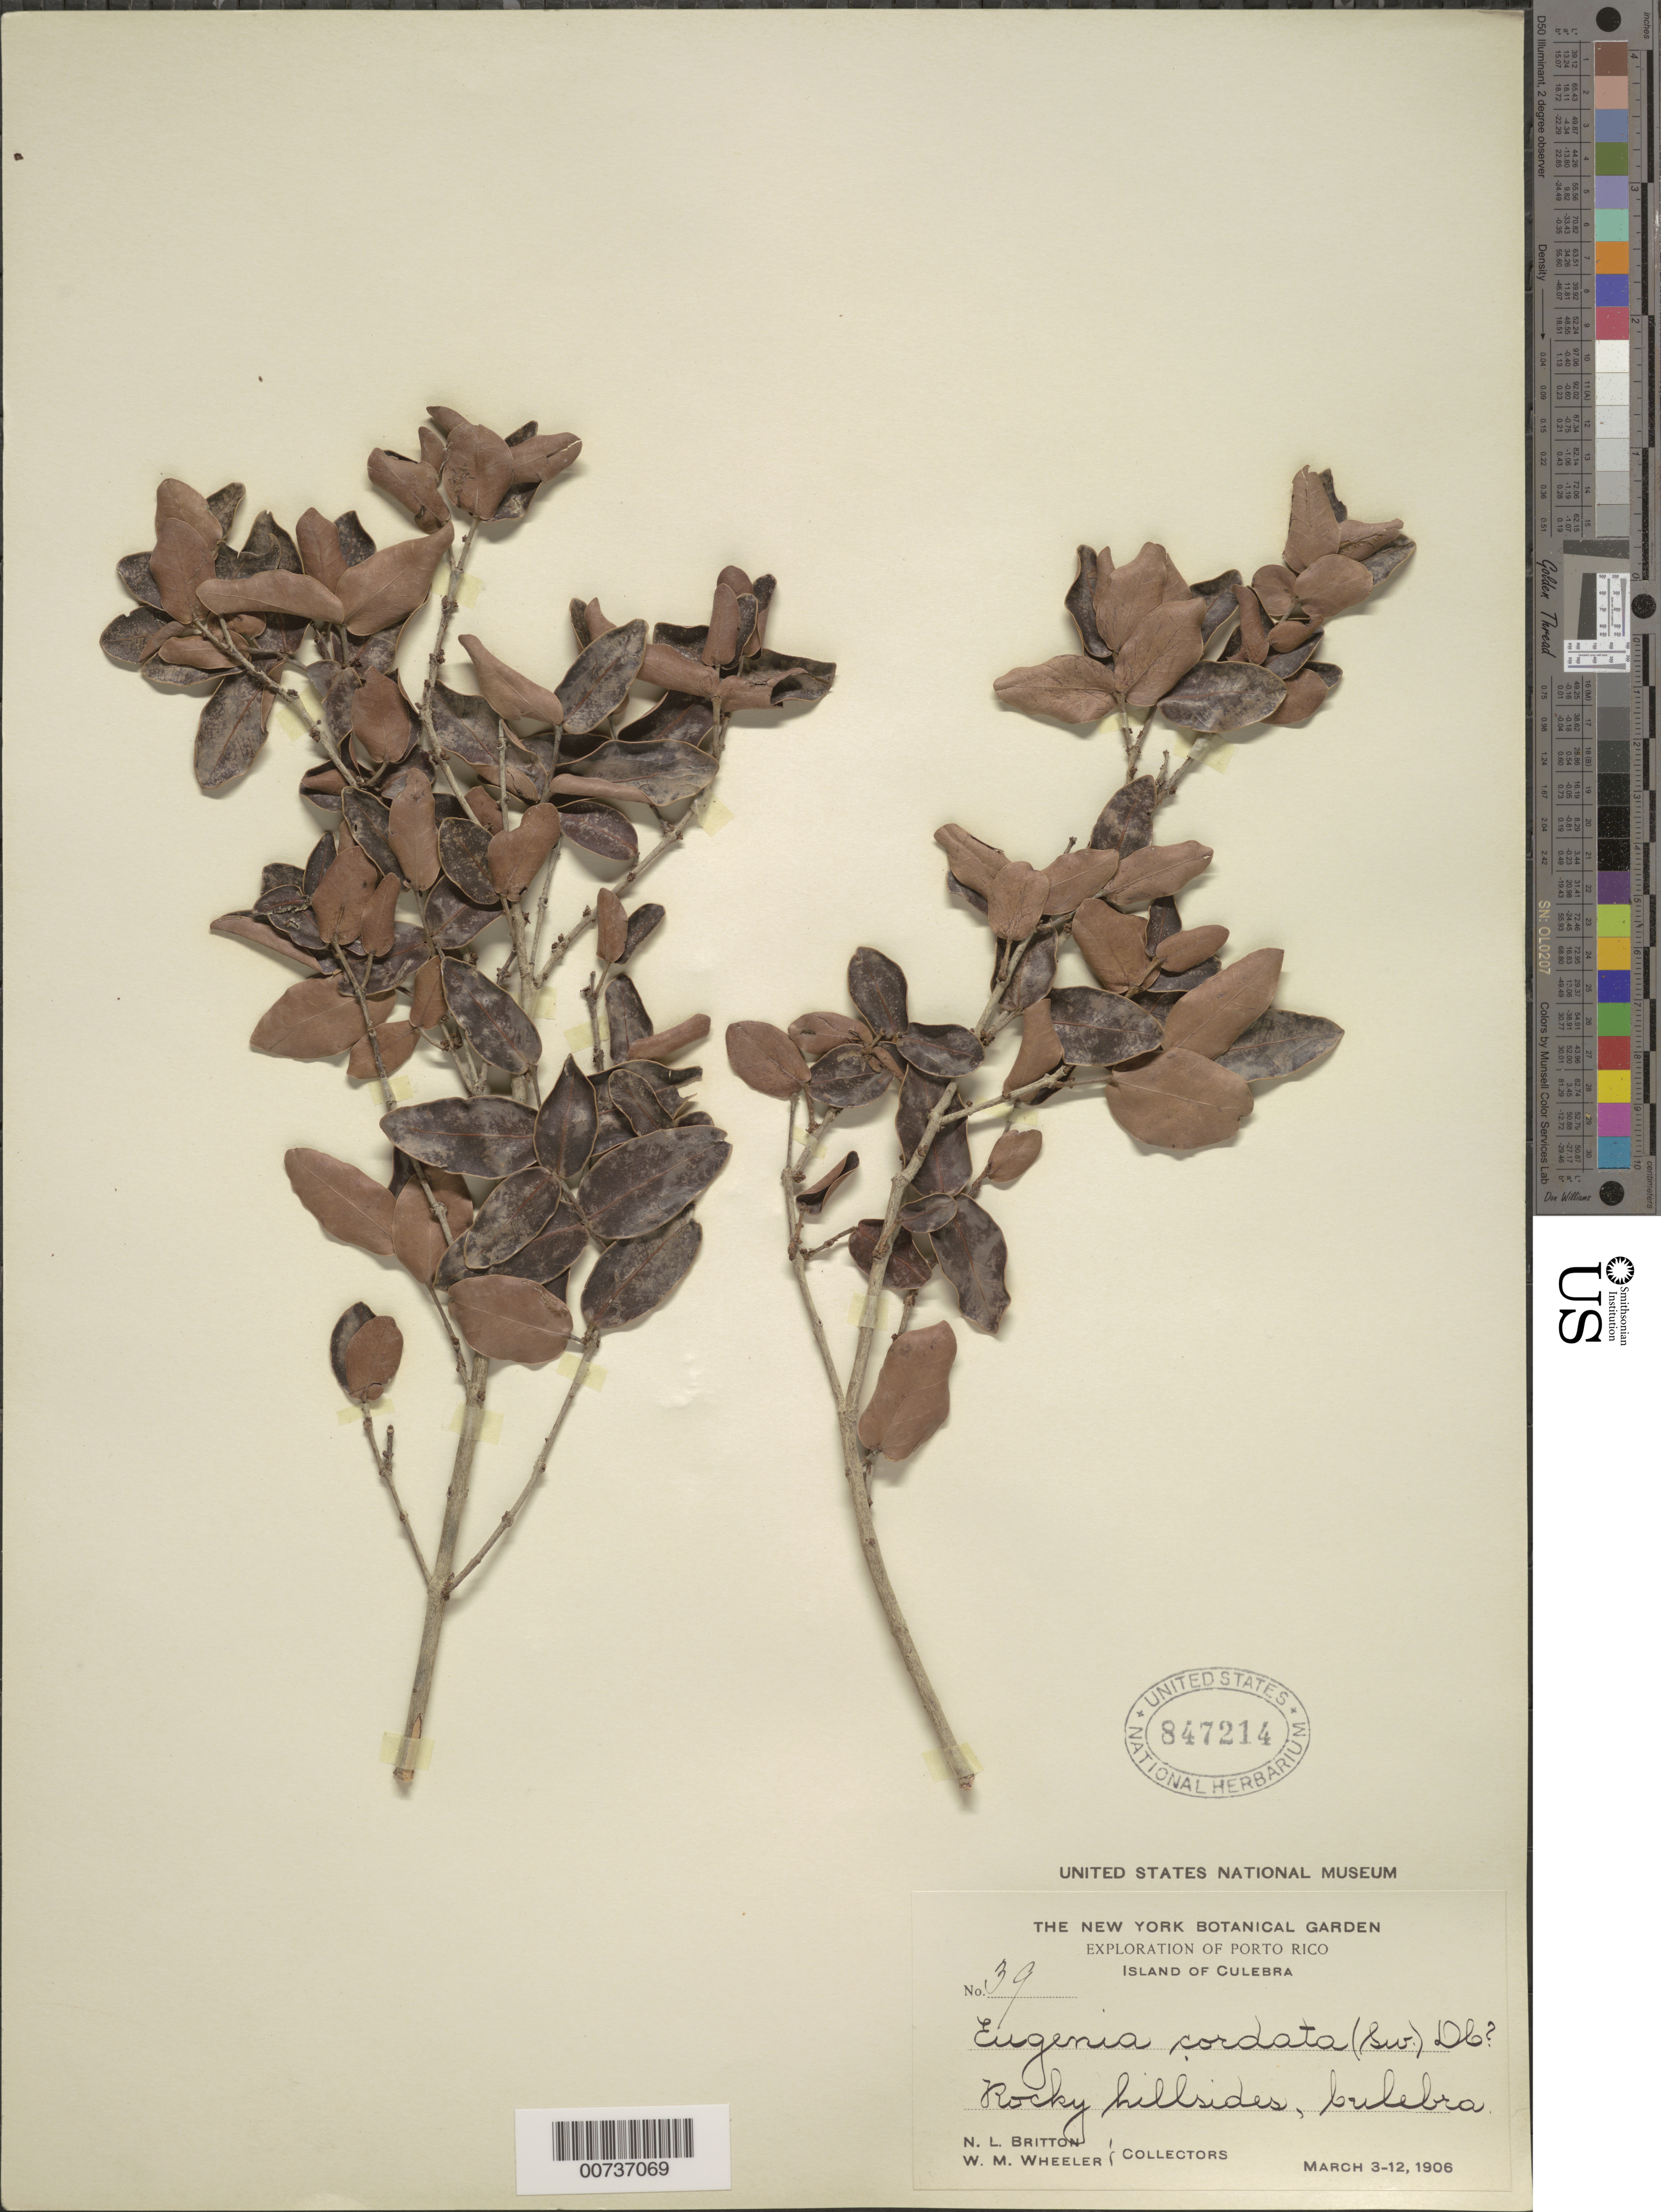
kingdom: Plantae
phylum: Tracheophyta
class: Magnoliopsida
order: Myrtales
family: Myrtaceae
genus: Eugenia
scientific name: Eugenia cordata var. cordata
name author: (Sw.) DC.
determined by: Flickinger, Jonathan A.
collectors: N. Britton & W. Wheeler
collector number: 39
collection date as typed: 03 Mar 1906 to 12 Mar 1906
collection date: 1906-03-03/1906-03-12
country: Puerto Rico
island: Culebra I.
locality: Culebra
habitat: Rocky hillsides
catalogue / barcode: US 847214